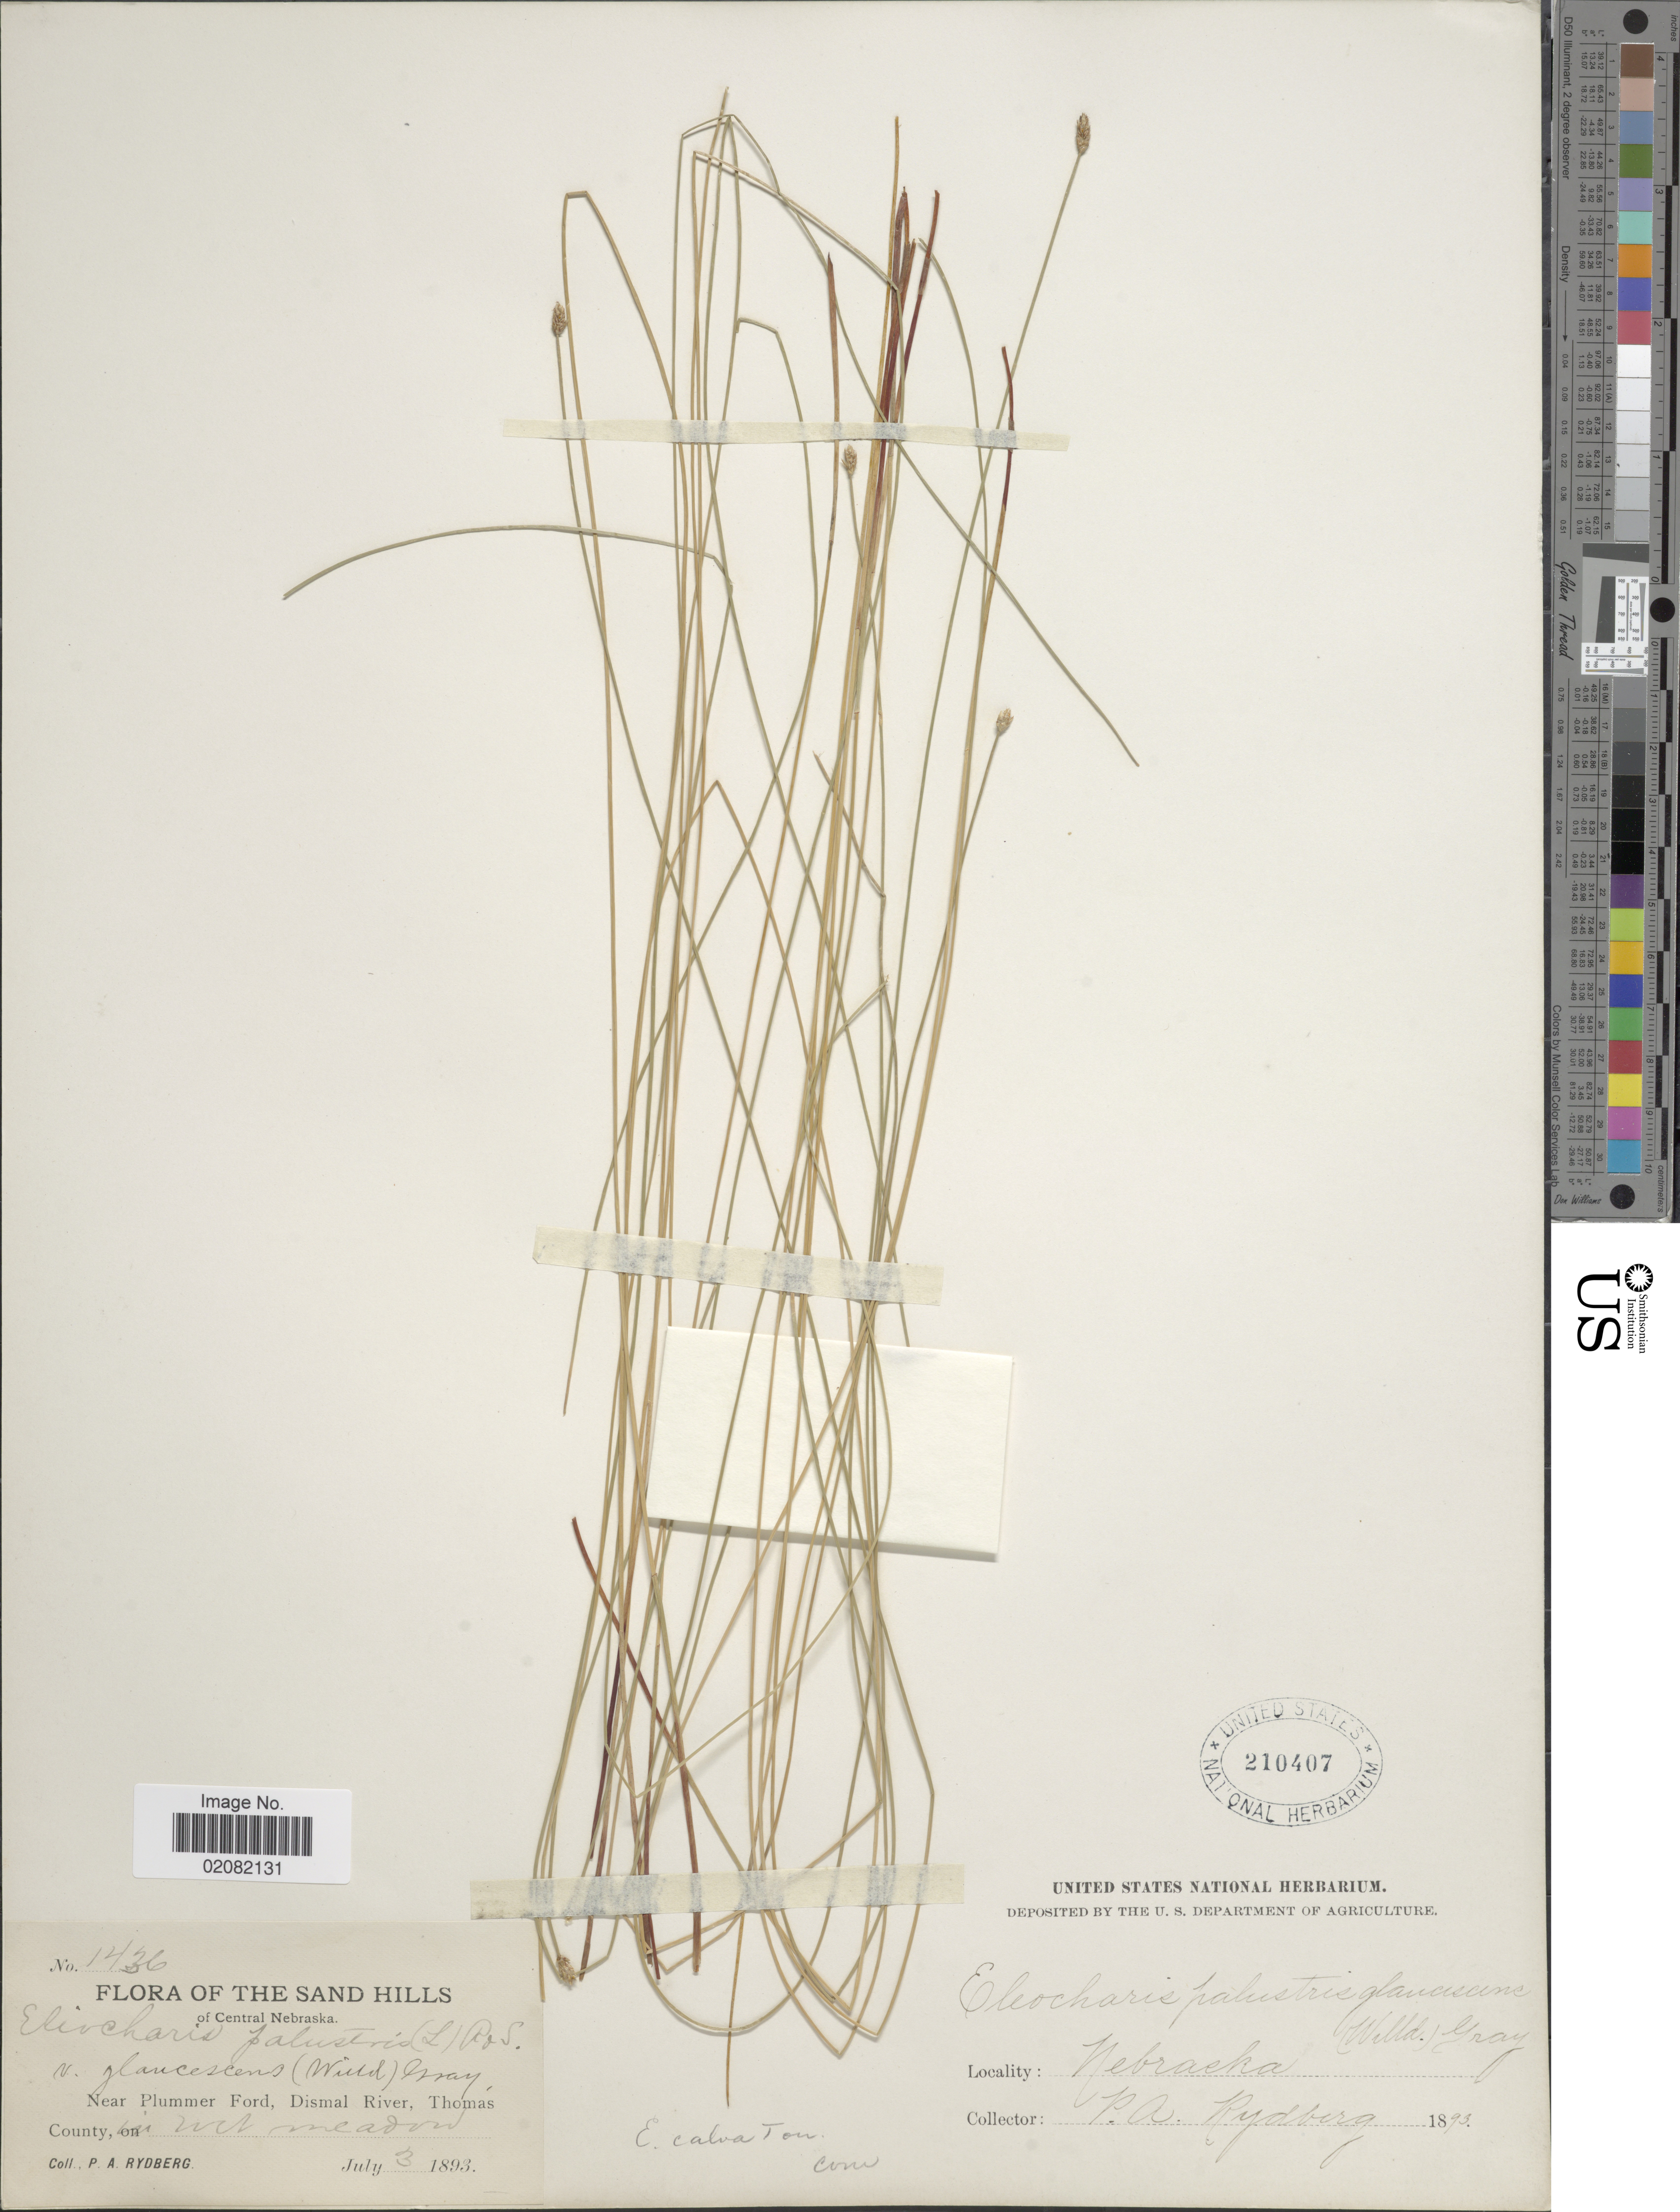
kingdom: Plantae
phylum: Tracheophyta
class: Liliopsida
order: Poales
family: Cyperaceae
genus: Eleocharis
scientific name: Eleocharis erythropoda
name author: Steud.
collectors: P. A. Rydberg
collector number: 1436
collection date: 1893-07-03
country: United States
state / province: Nebraska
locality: The Sand Hills of Central Nebraska, Near Plummer Ford, Dismal River, Thomas County, in wet meadow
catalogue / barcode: US 210407